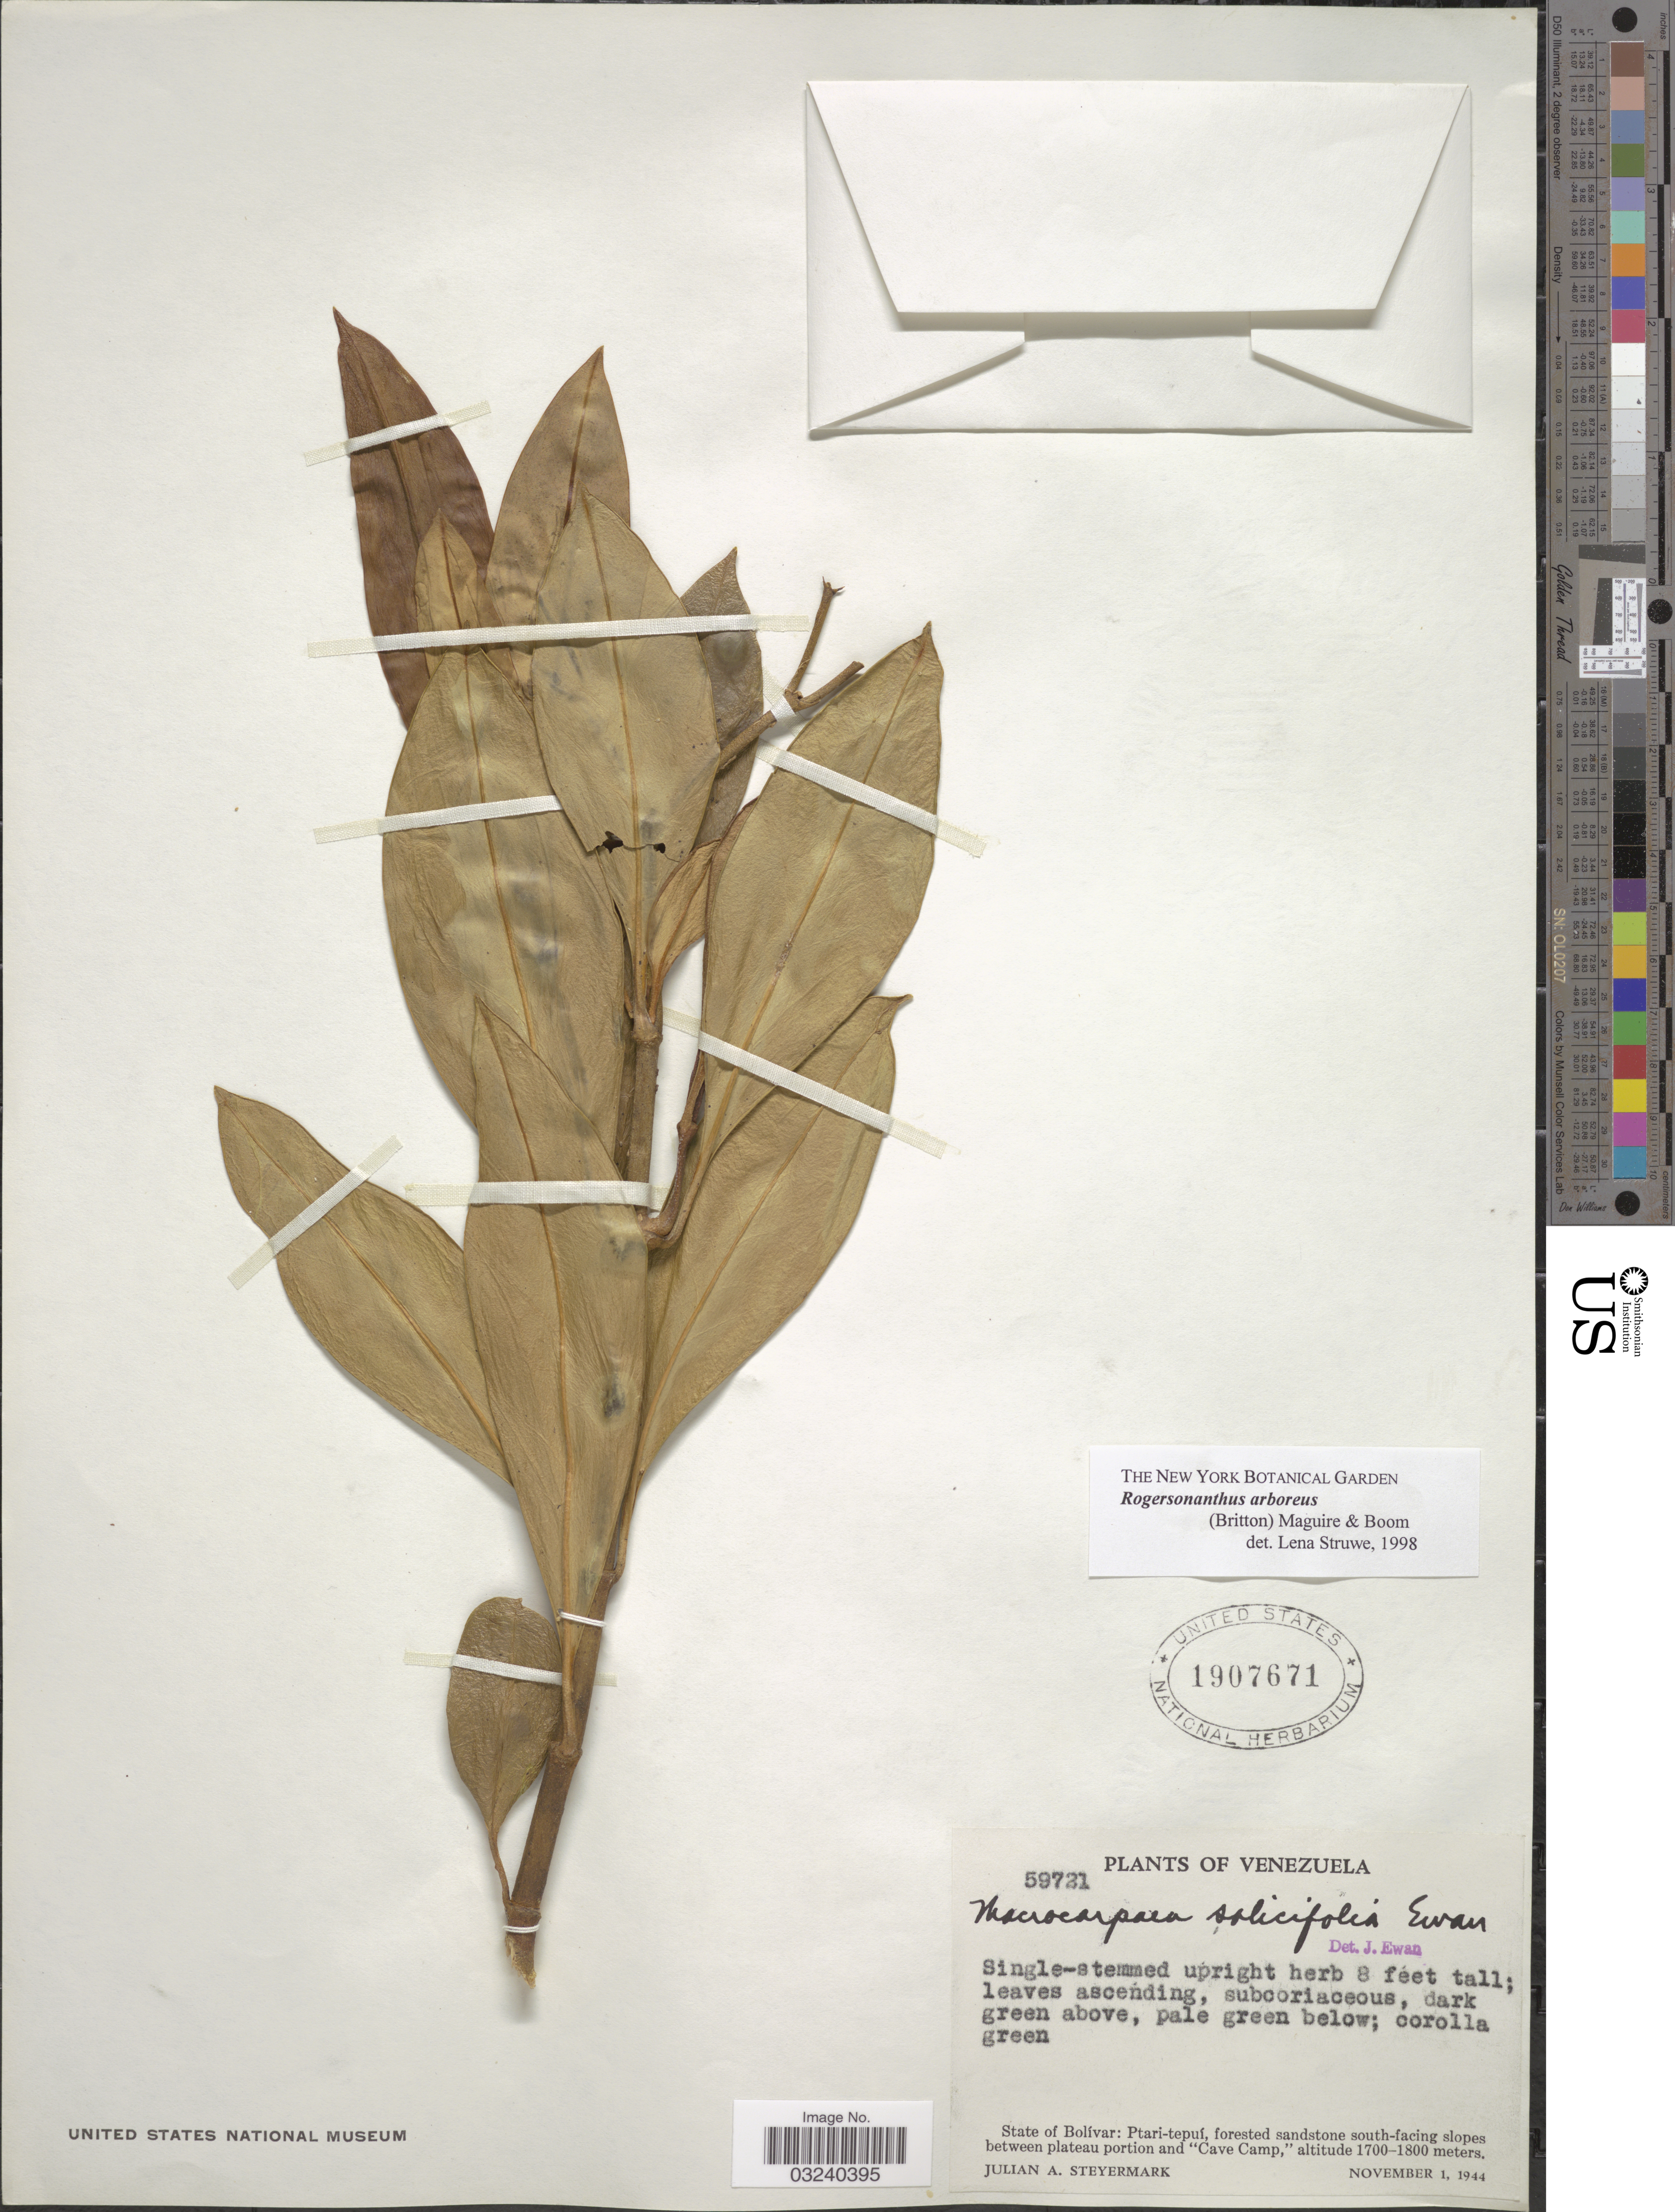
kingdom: Plantae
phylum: Tracheophyta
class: Magnoliopsida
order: Gentianales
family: Gentianaceae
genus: Rogersonanthus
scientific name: Rogersonanthus arboreus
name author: (Britton) Maguire & B.M. Boom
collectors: J. Steyermark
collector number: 59721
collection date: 1944-11-01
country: Venezuela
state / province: Bolivar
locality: Ptari-tepuí, forested sandstone south-facing slopes between plateau portion and "Cave Camp,".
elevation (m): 1700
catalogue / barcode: US 1907671